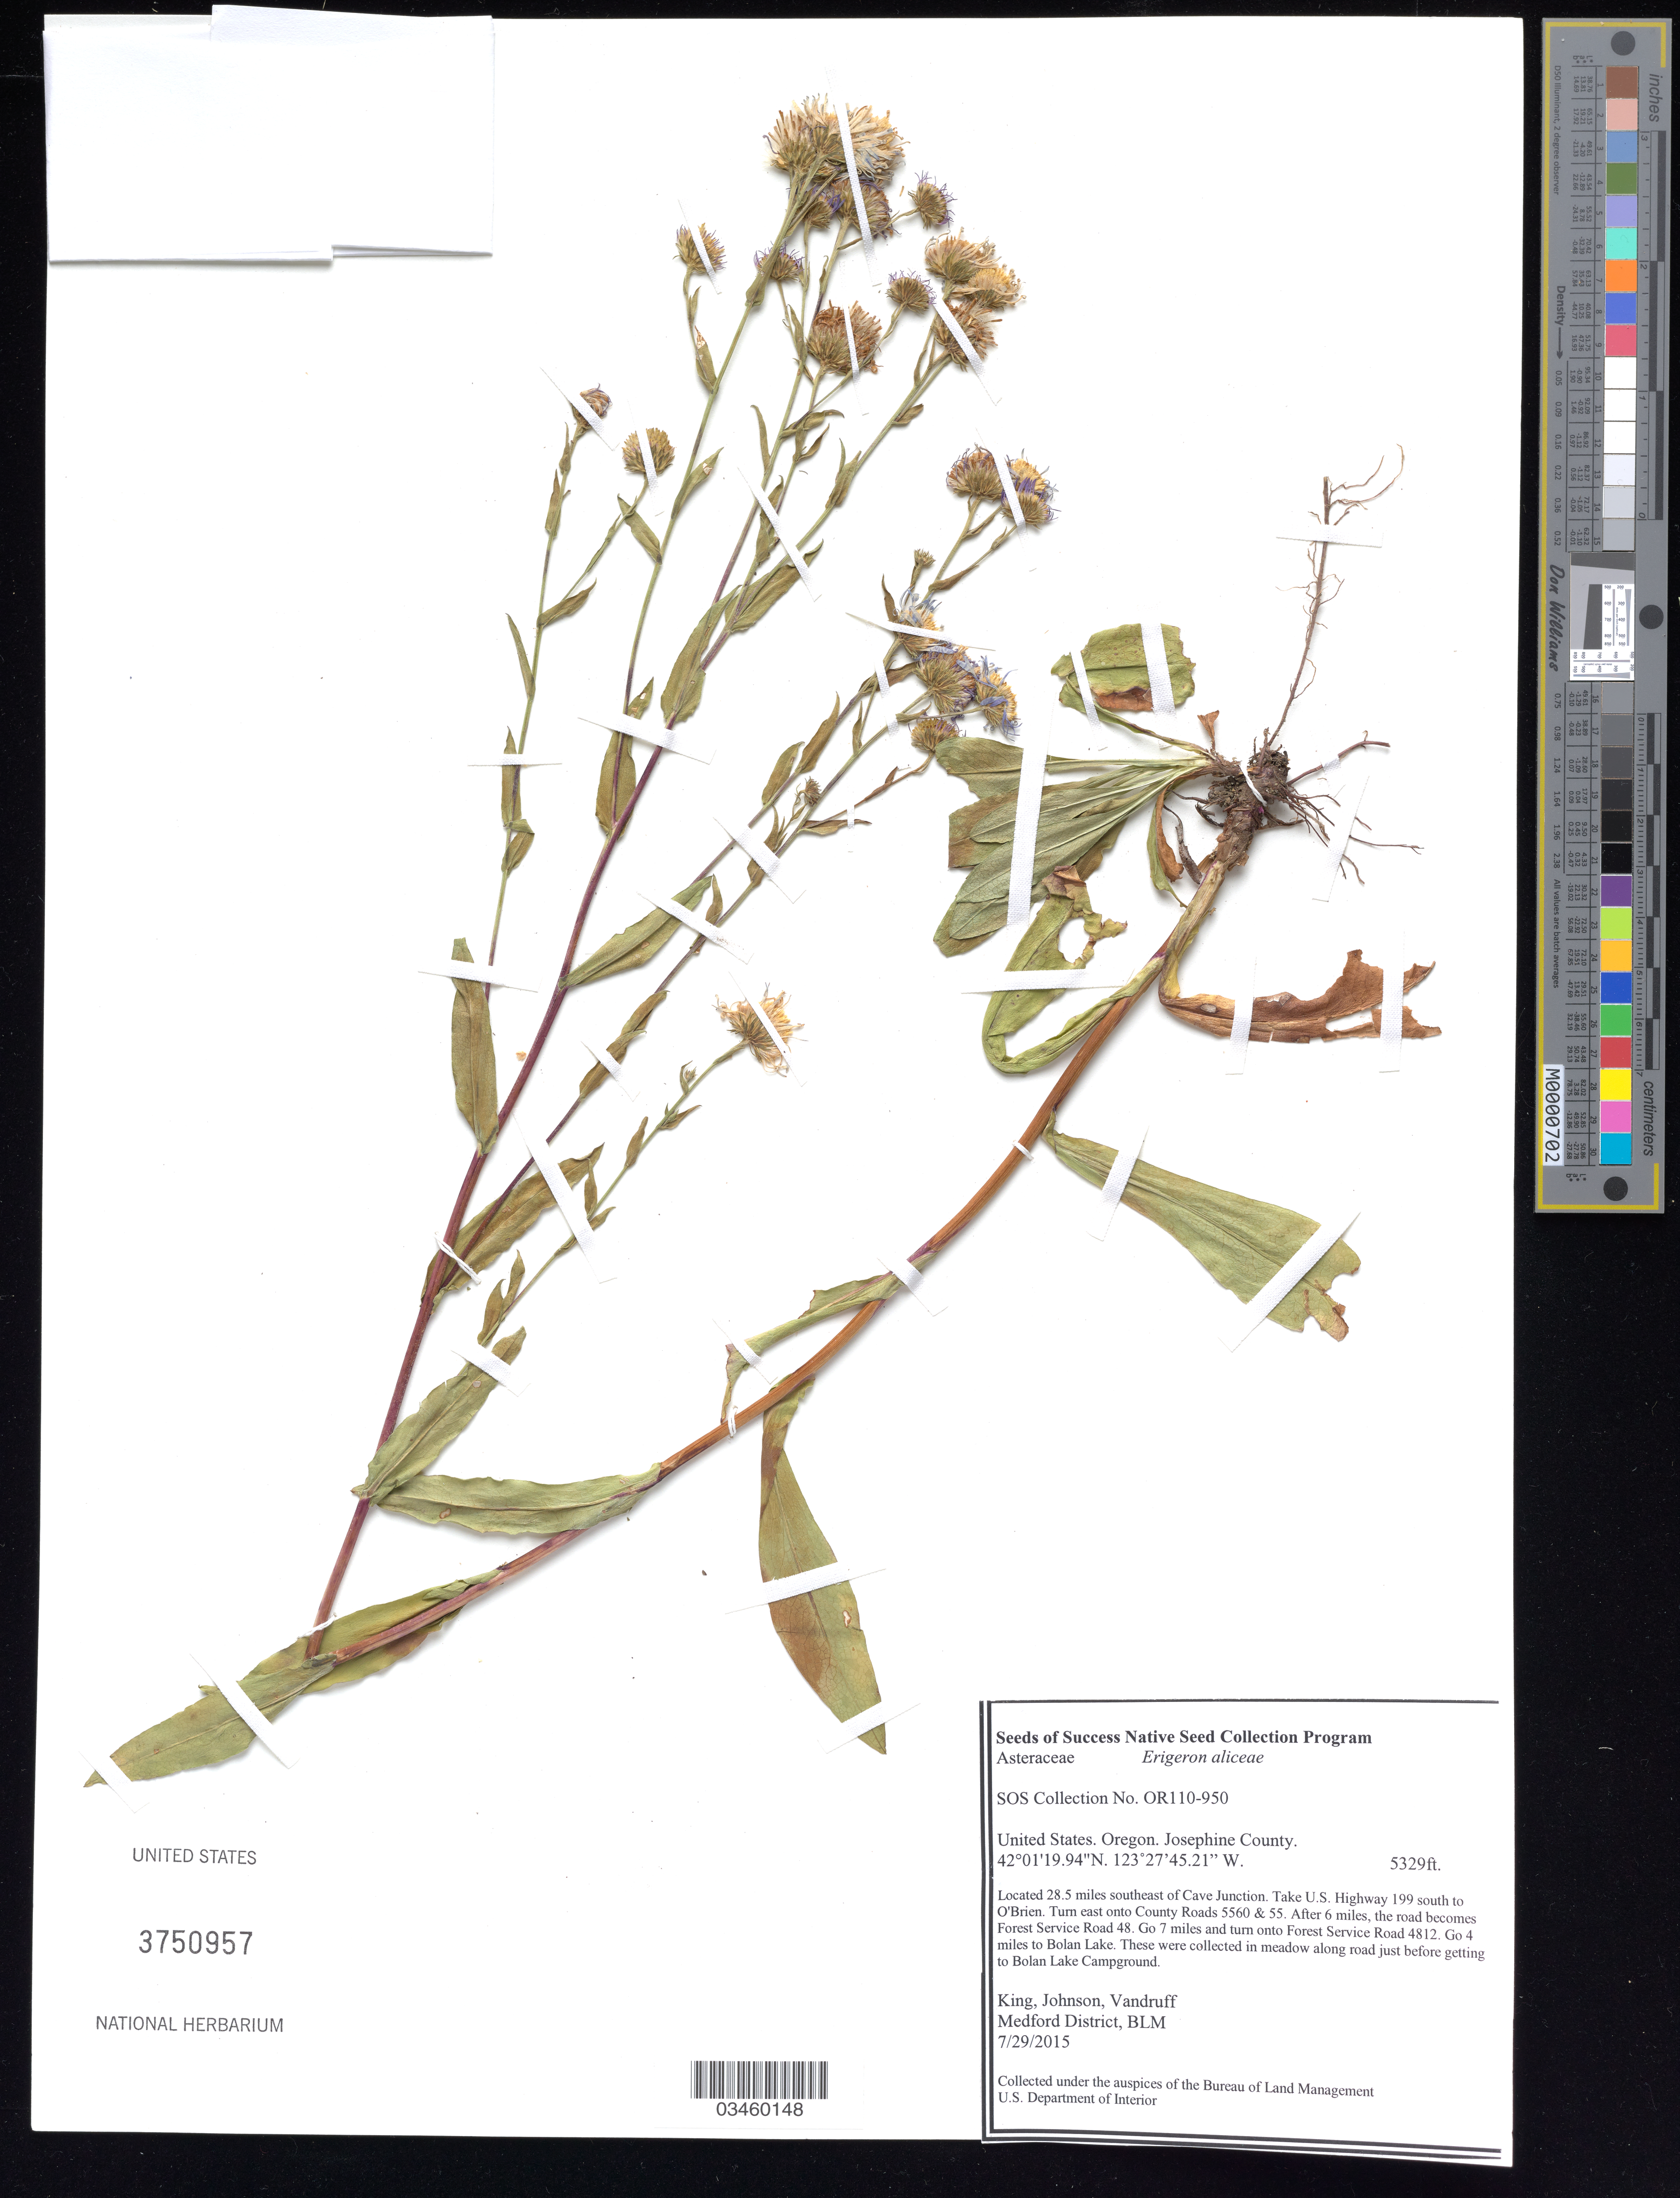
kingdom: Plantae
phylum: Tracheophyta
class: Magnoliopsida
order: Asterales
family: Asteraceae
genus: Erigeron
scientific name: Erigeron aliceae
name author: Howell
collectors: King, --, -- Johnson & -. Vandruff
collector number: OR110-950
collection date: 2015-07-29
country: United States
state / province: Oregon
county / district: Josephine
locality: Bolan Lake, FS 4812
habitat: Montane meadow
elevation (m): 1624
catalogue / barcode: US 3750957